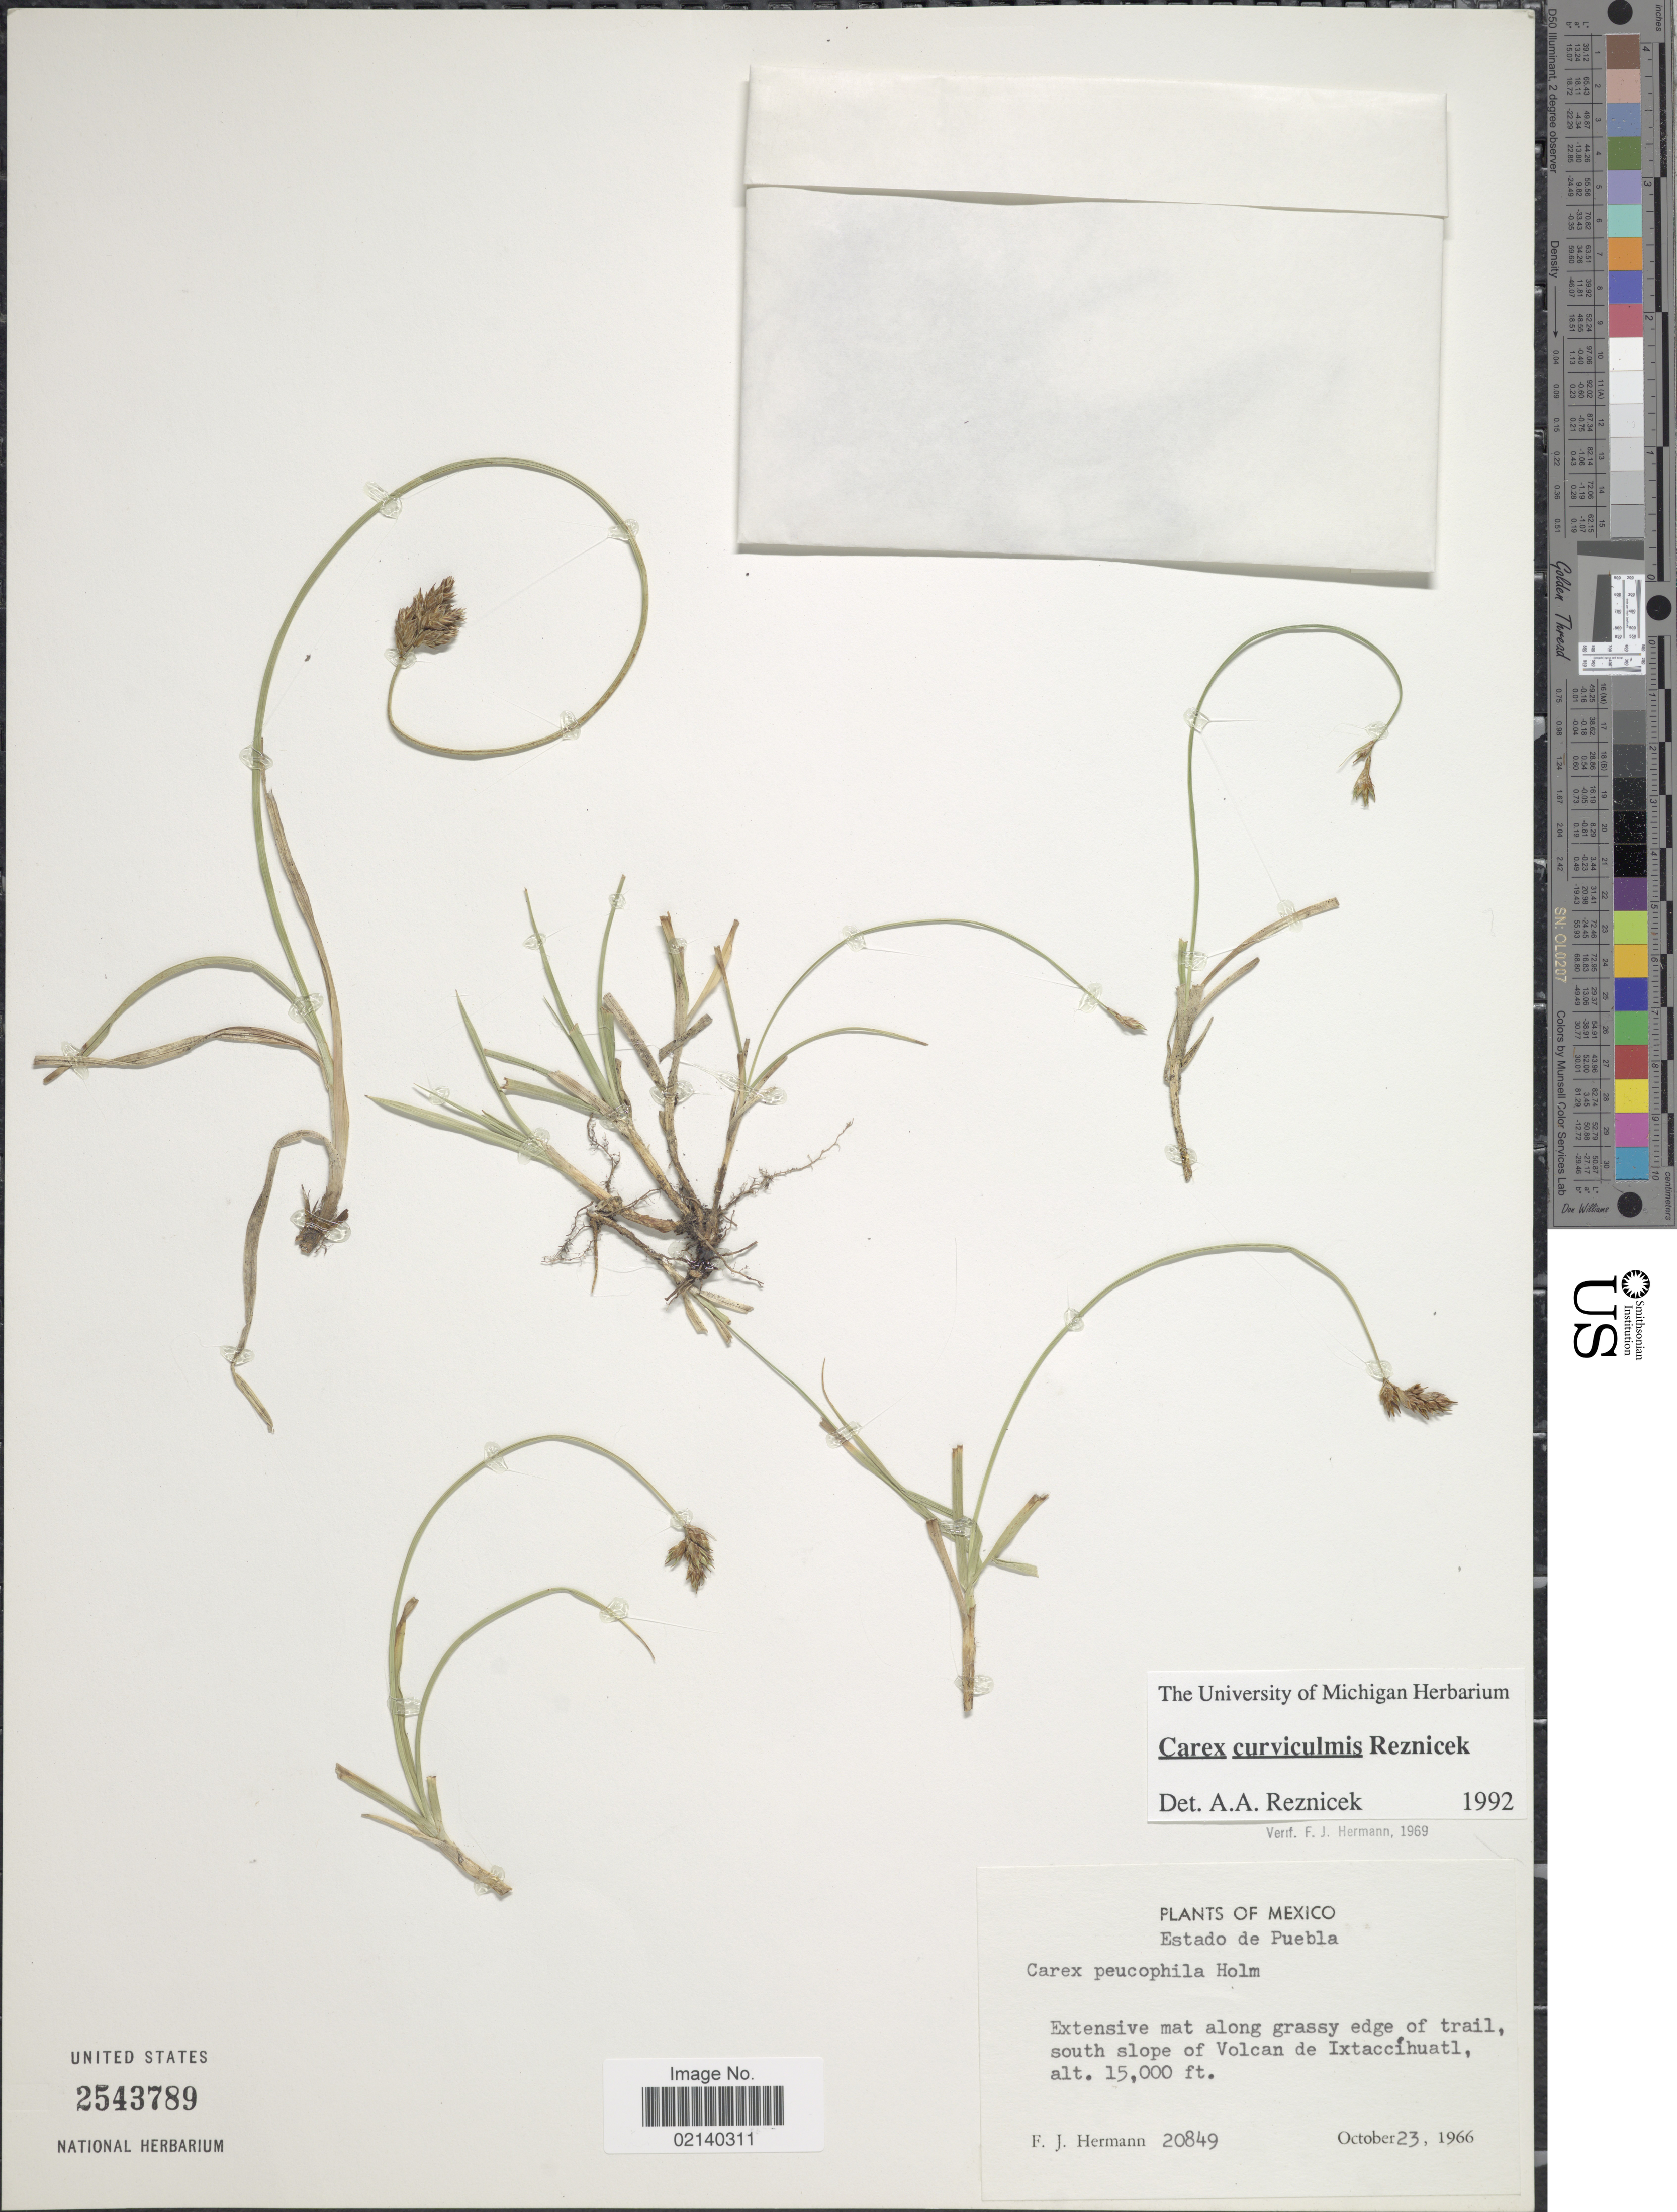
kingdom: Plantae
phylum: Tracheophyta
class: Liliopsida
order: Poales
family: Cyperaceae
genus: Carex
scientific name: Carex curviculmis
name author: Reznicek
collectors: F. J. Hermann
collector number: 20849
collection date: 1966-10-23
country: Mexico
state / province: Puebla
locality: Estado de Puebla. Extensive mat along grassy edge of trail, south slope of Volacan de Ixtaccihuatl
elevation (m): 4572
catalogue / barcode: US 2543789